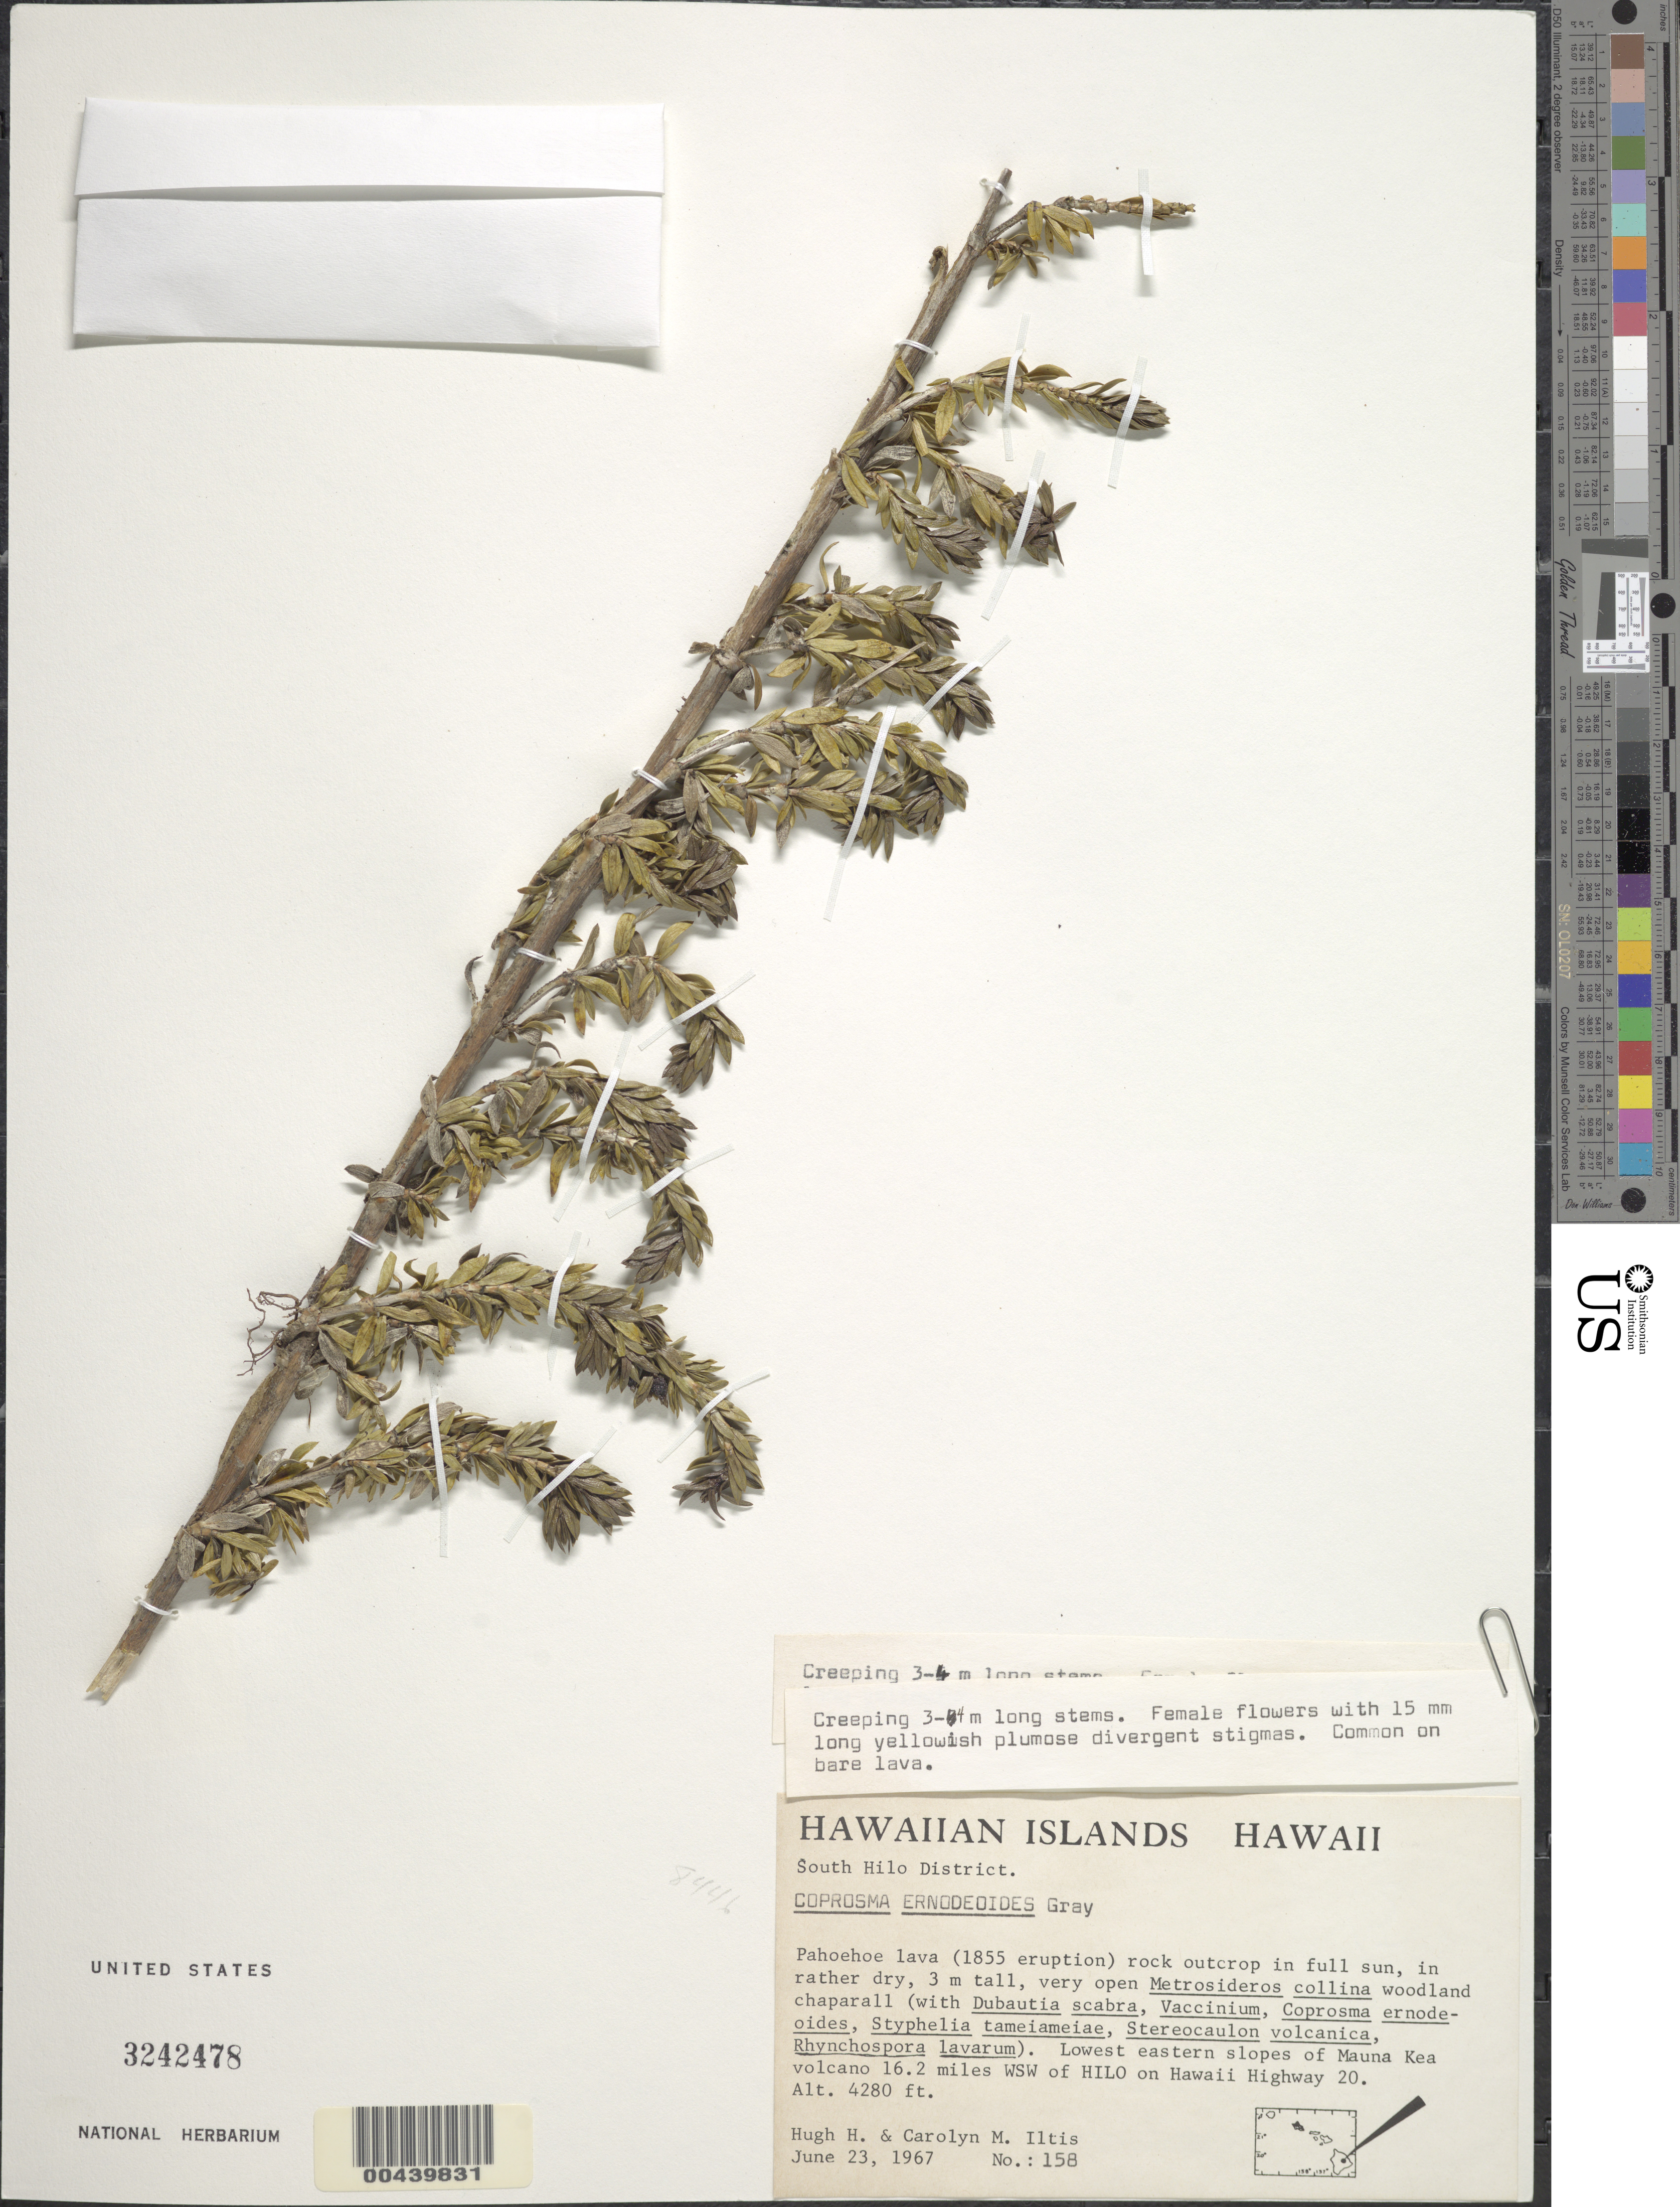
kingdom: Plantae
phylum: Tracheophyta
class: Magnoliopsida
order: Gentianales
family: Rubiaceae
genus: Coprosma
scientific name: Coprosma ernodeoides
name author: A. Gray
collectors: H. H. Iltis & C. M Iltis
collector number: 158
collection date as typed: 23 Jun 1967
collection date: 1967-06-23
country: United States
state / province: Hawaii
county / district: Hawaii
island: Hawaii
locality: S Hilo District, Pahoehoe lava (1855 eruption). Lowest eastern slopes of Mauna Kea Volcano 16.2 mi WSW of Hilo on Hawaii Hwy. 20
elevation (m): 1305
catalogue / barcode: US 3242478